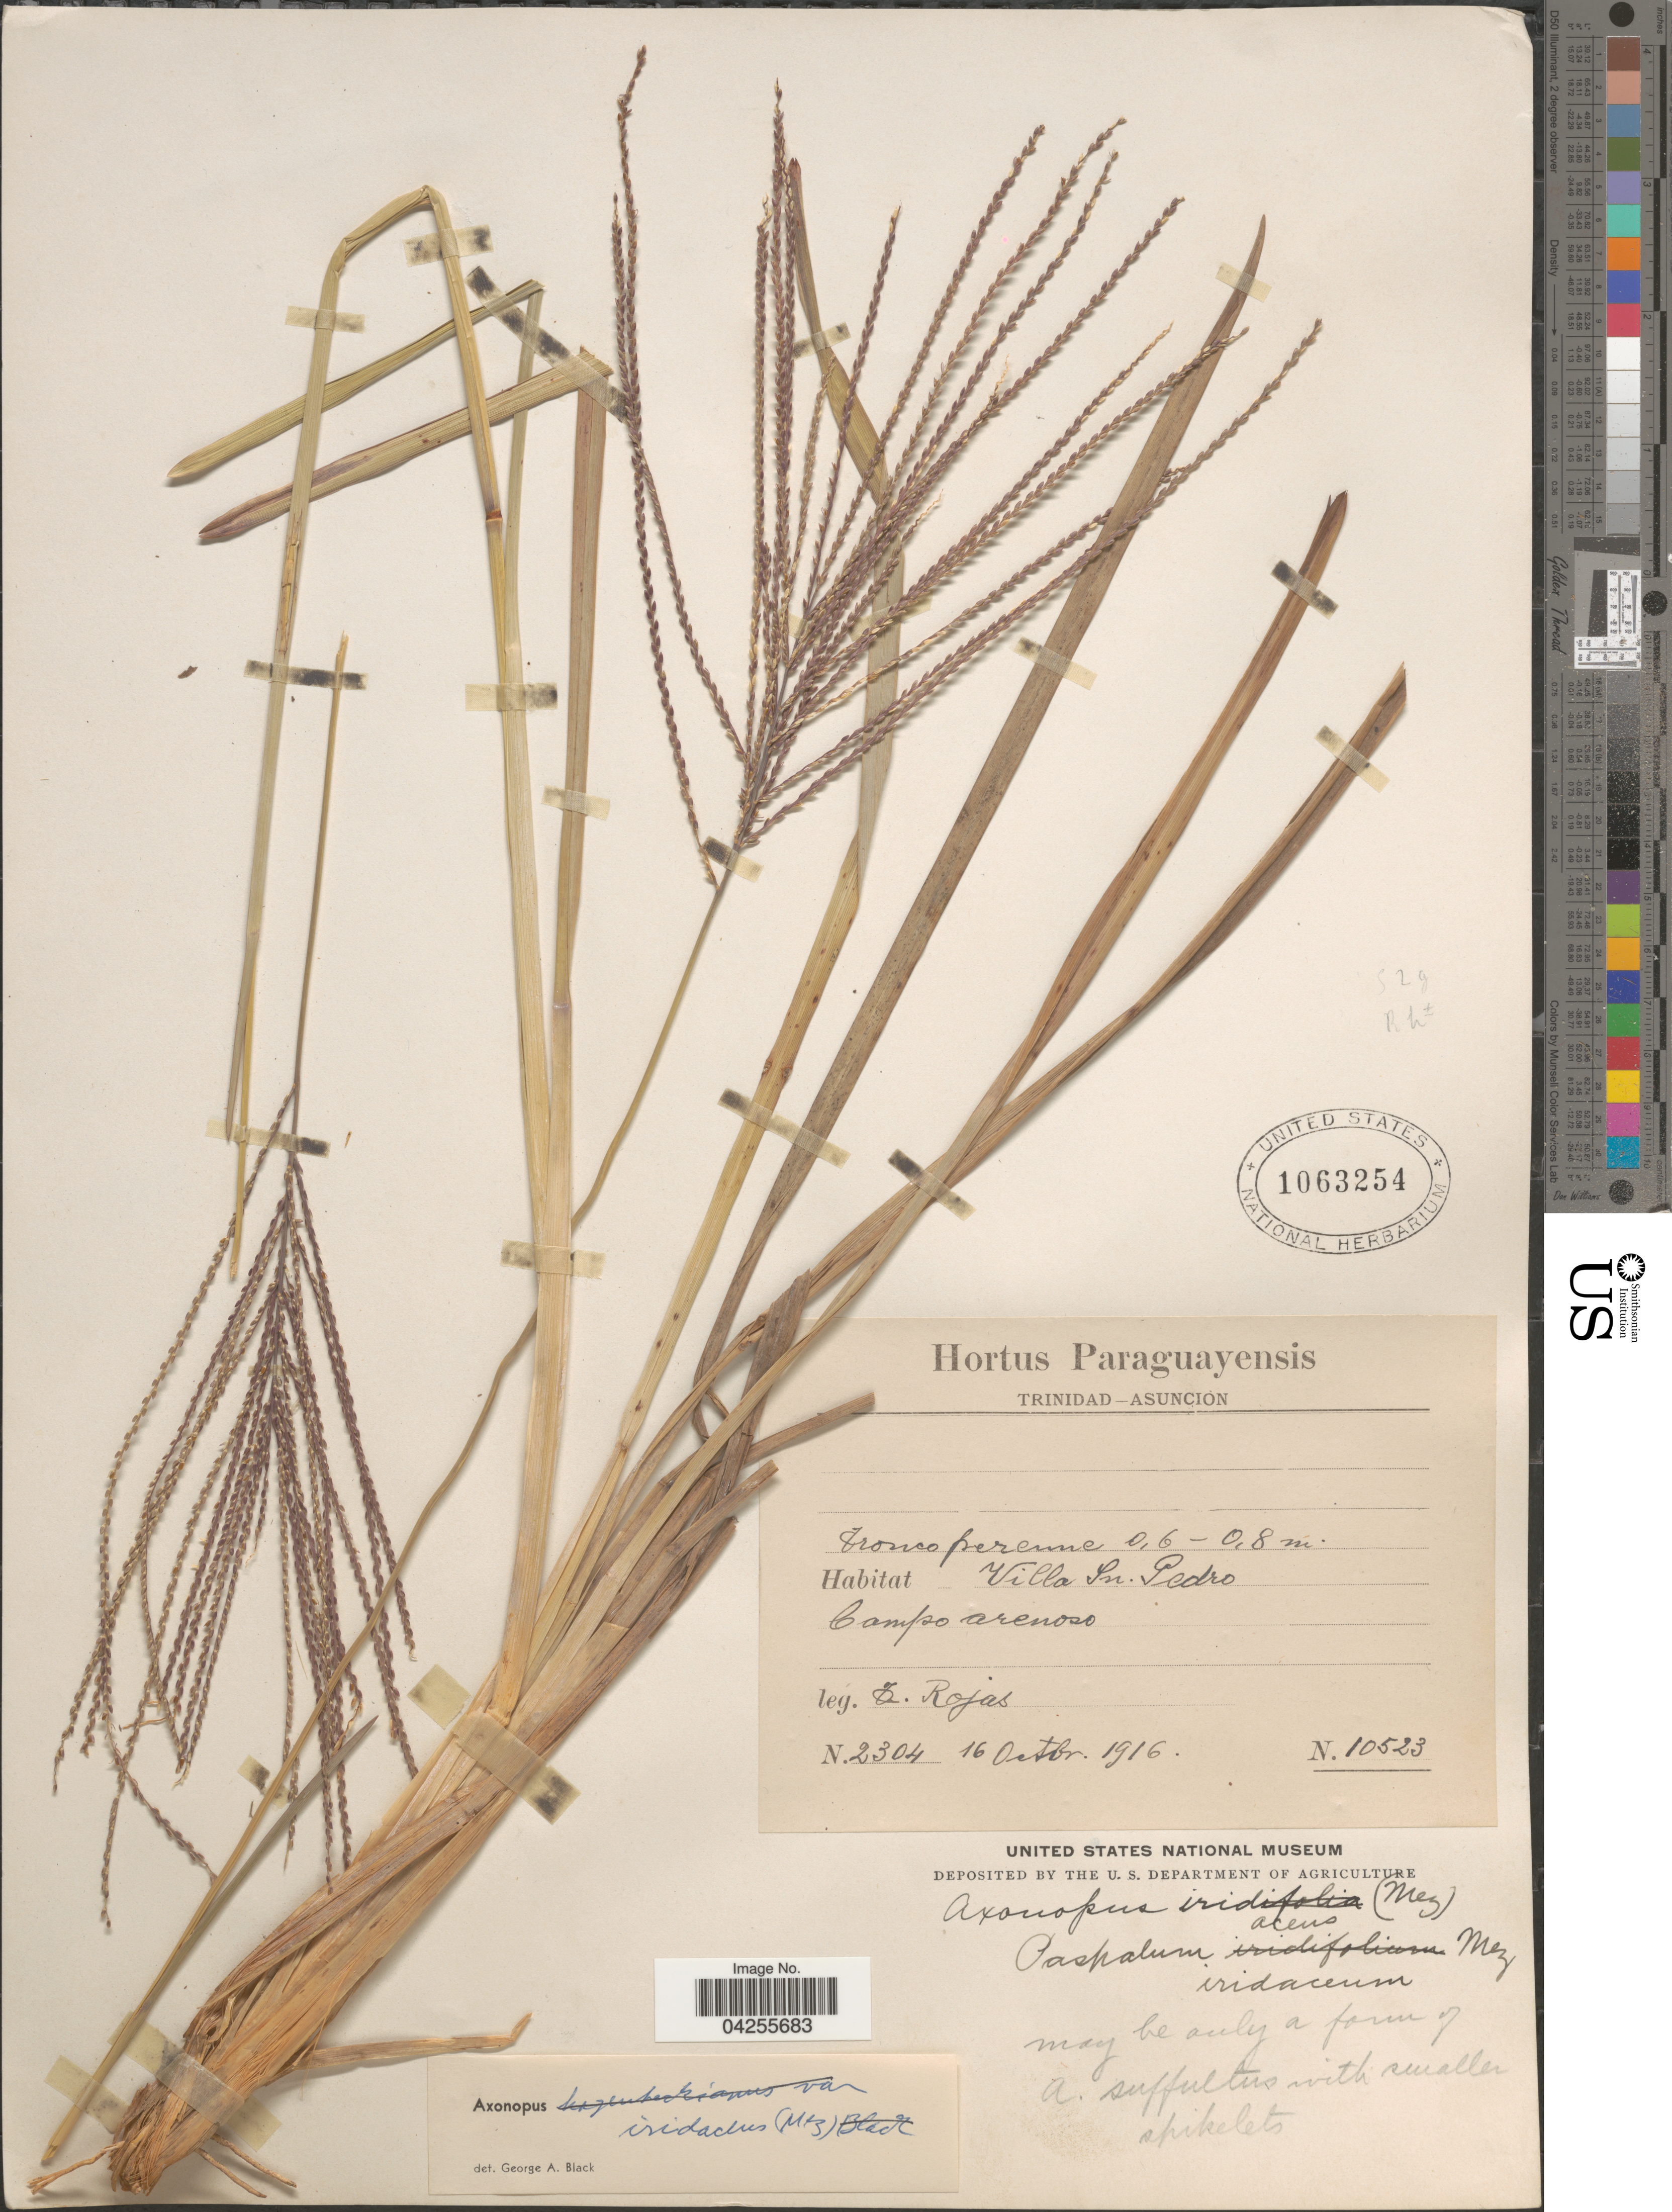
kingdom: Plantae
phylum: Tracheophyta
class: Liliopsida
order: Poales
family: Poaceae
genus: Axonopus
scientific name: Axonopus suffultus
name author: (Nees) Kuhlm.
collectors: T. Rojas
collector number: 2304/10523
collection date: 1916-10-16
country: Paraguay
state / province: Asuncion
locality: Villa Sn. Pedro.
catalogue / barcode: US 1063254